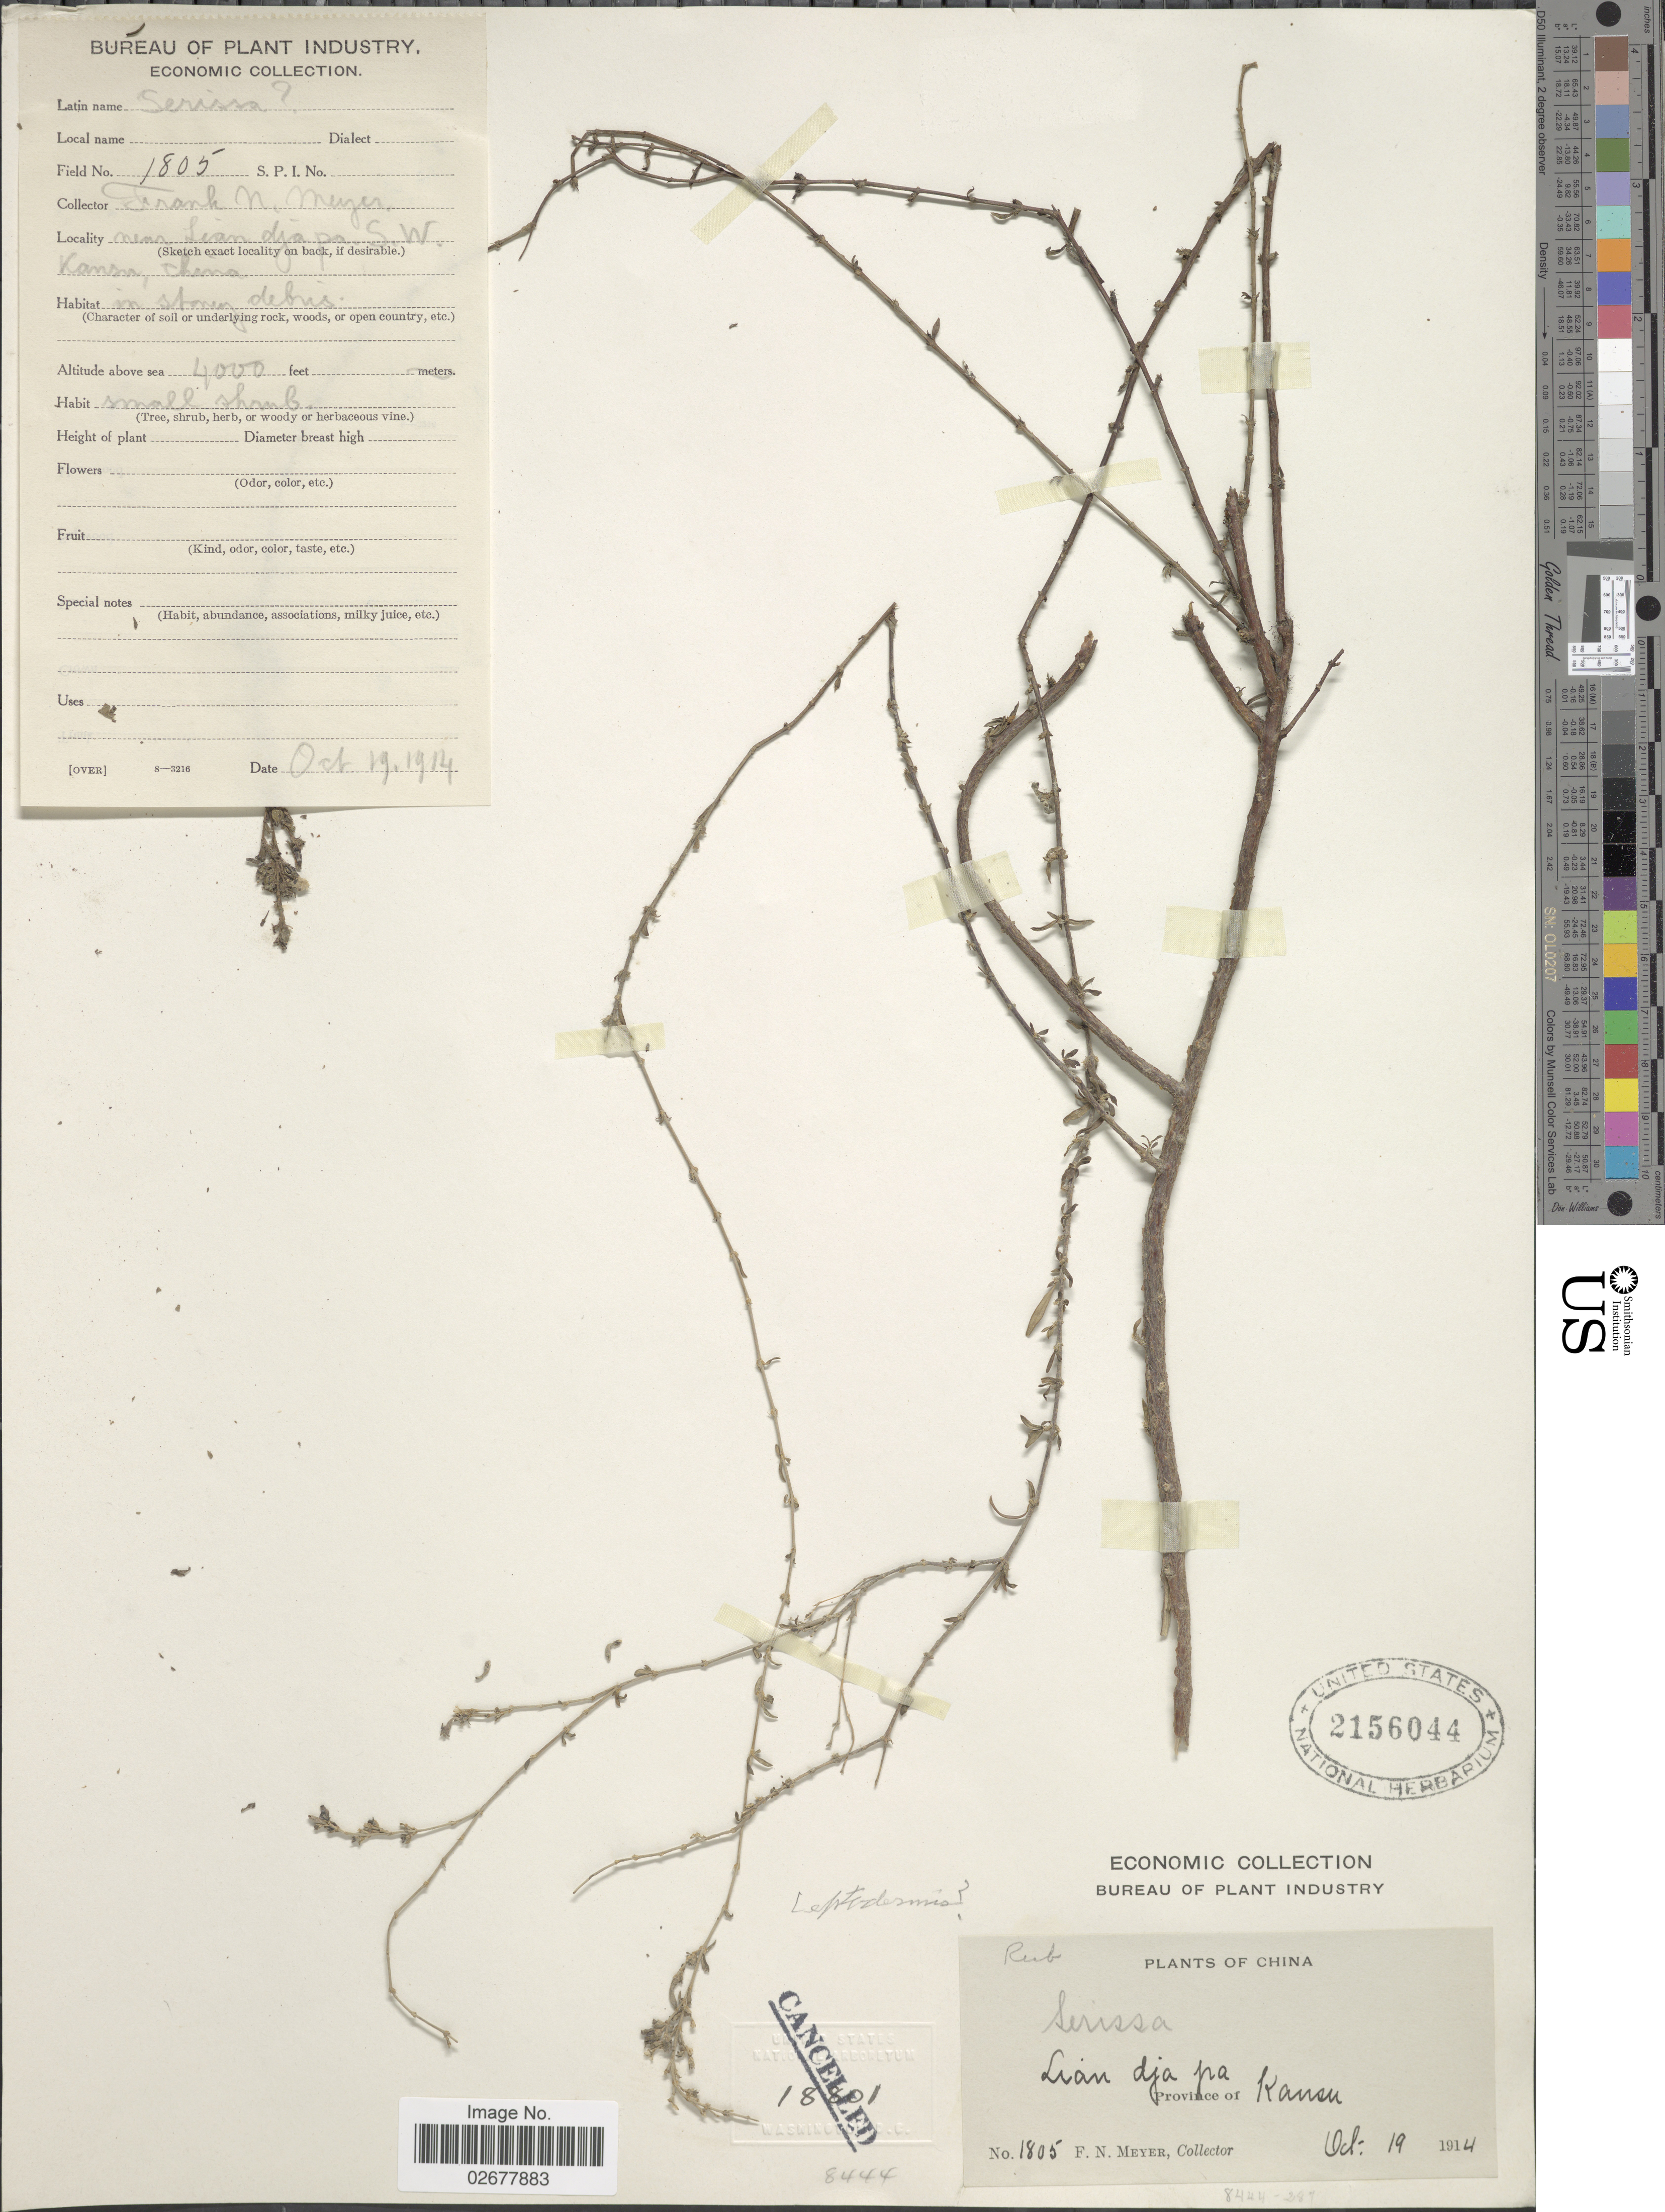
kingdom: Plantae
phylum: Tracheophyta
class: Magnoliopsida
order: Gentianales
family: Rubiaceae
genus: Serissa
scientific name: Serissa sp.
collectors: F. N. Meyer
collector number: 1805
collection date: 1914-10-19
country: China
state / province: Gansu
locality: Lian dja pa, Province of Kansu, near Lian dja pa S.W.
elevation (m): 1219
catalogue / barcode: US 2156044